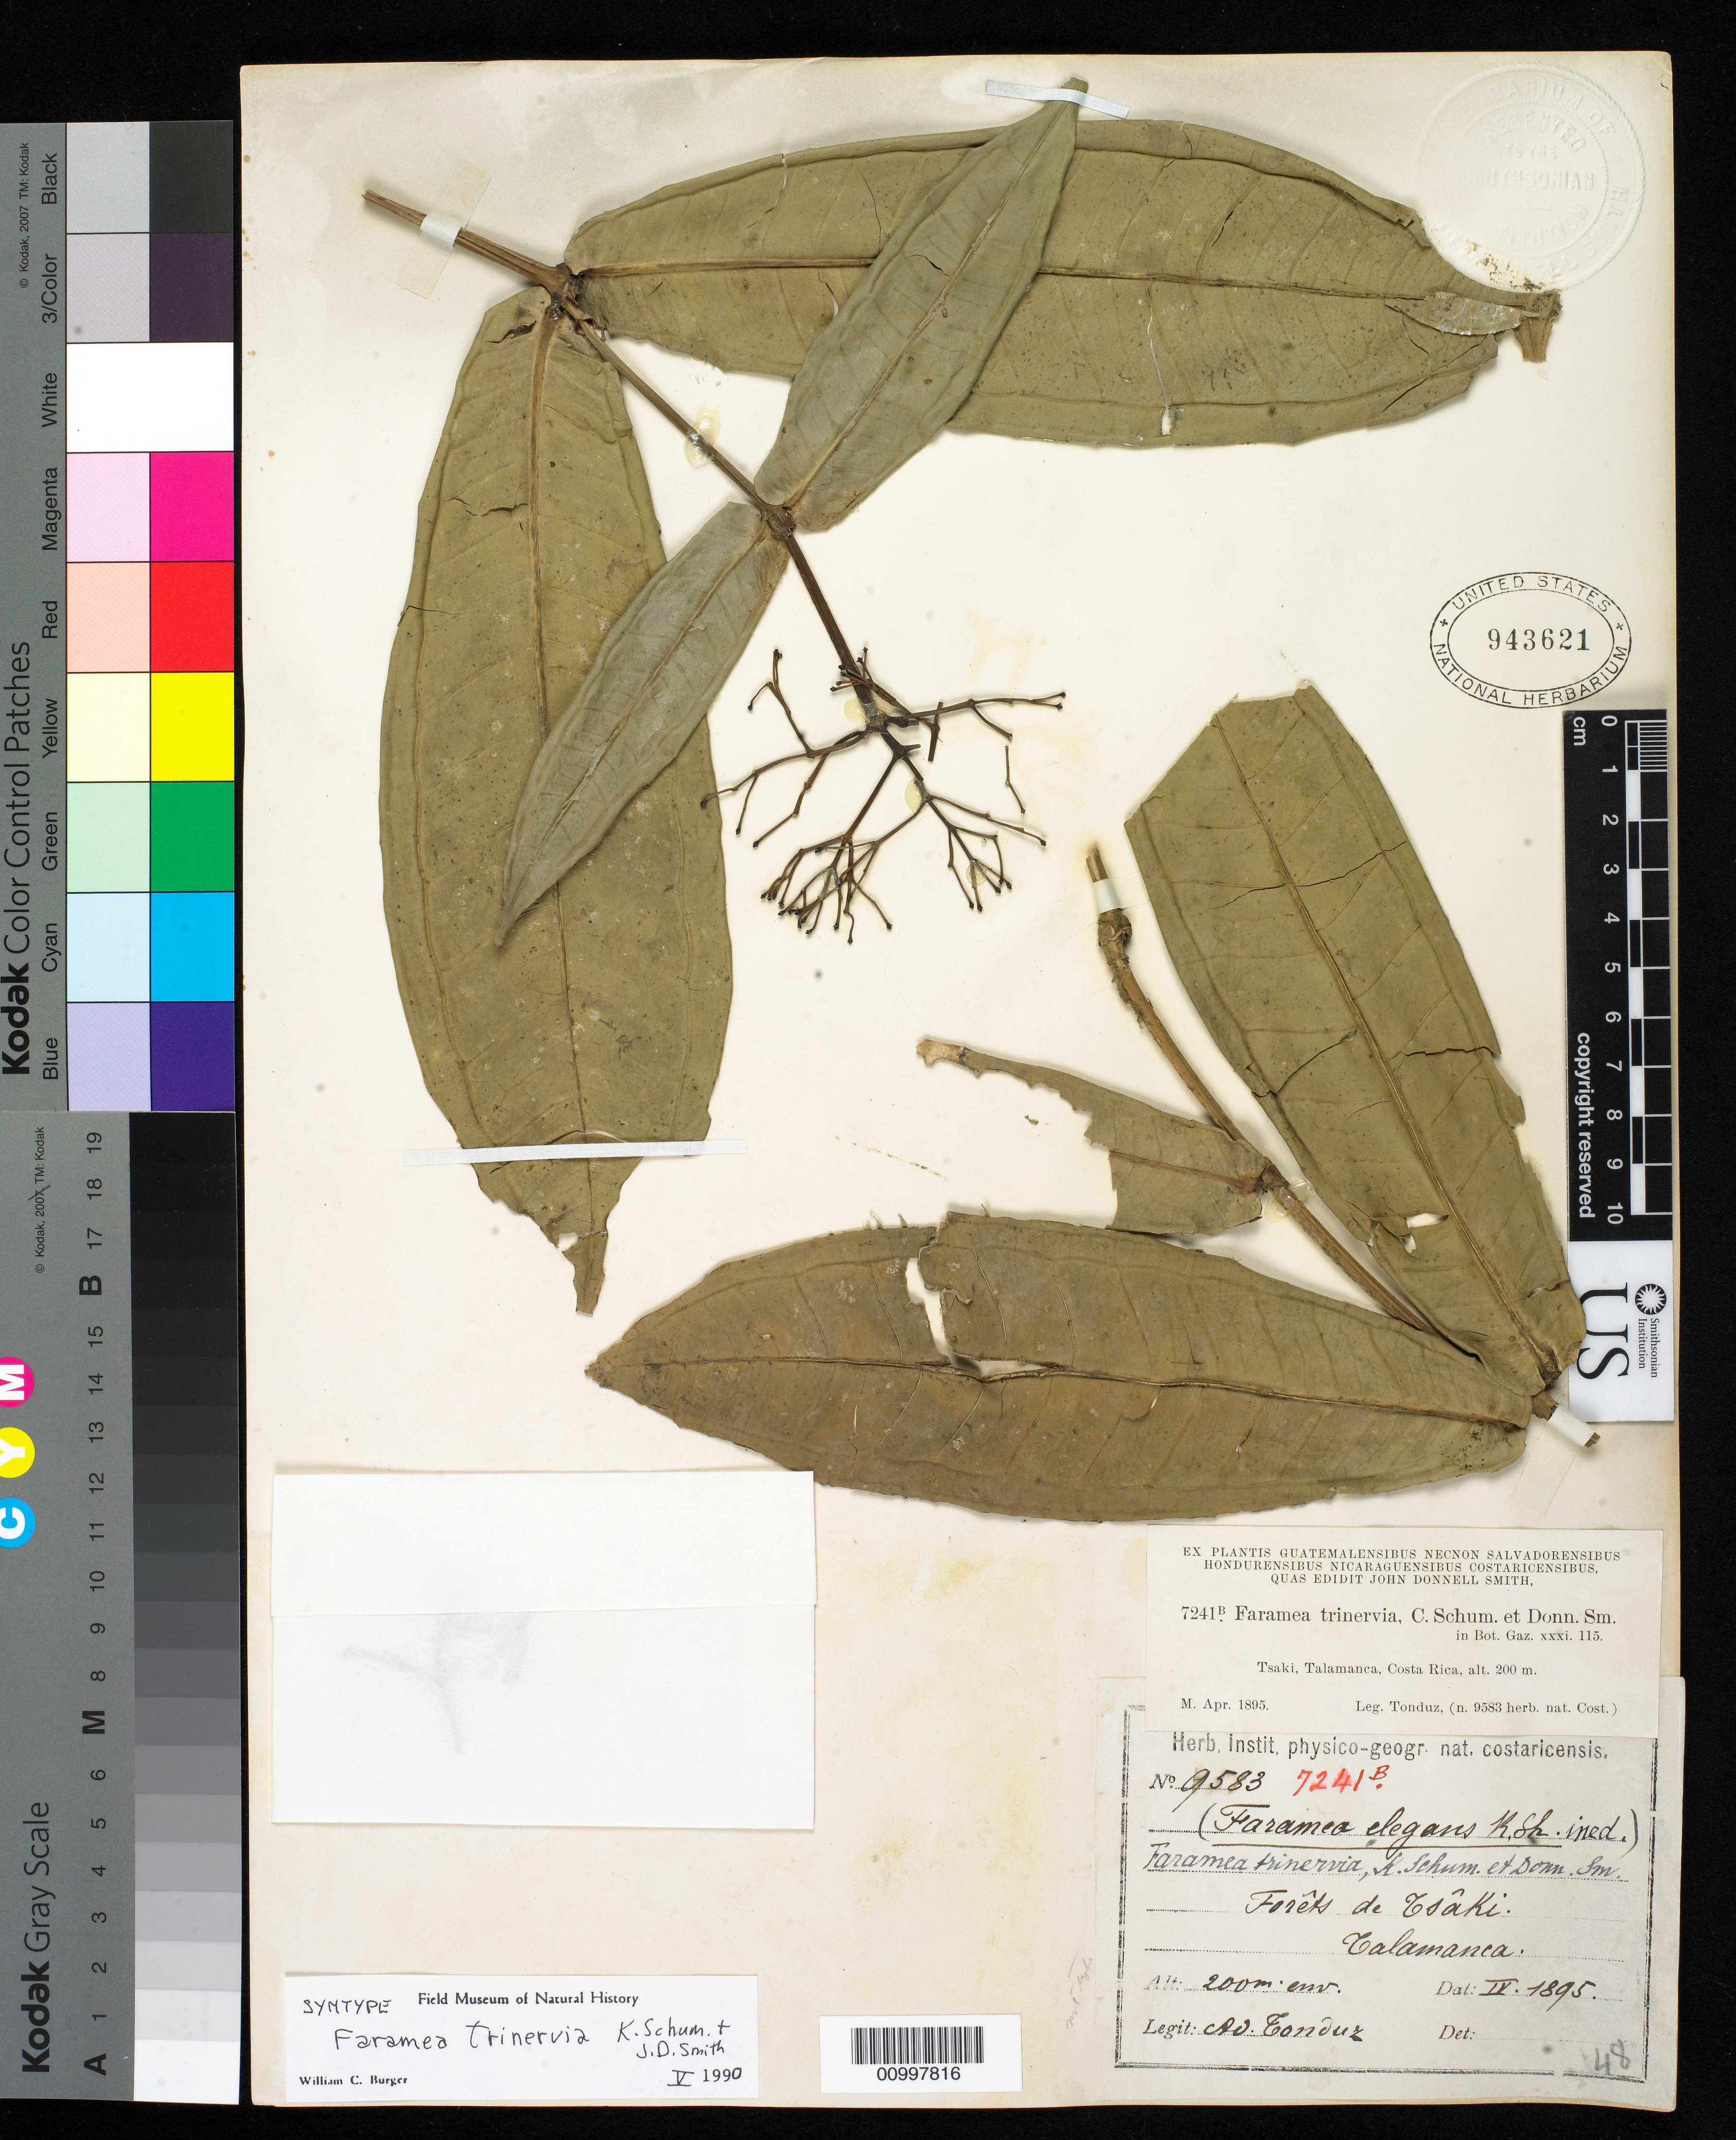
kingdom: Plantae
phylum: Tracheophyta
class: Magnoliopsida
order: Gentianales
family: Rubiaceae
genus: Faramea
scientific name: Faramea trinervia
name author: K. Schum. & Donn. Sm.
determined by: Burger, William C.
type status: Syntype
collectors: A. Tonduz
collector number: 9583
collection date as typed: Apr 1895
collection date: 1895-04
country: Costa Rica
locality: Talamanca. Forêts de Tsâki.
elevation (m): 200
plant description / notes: Specimen ex John Donnell Smith herbarium. Tonduz 9583 = J.D.S. 7241B.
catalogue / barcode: US 943621